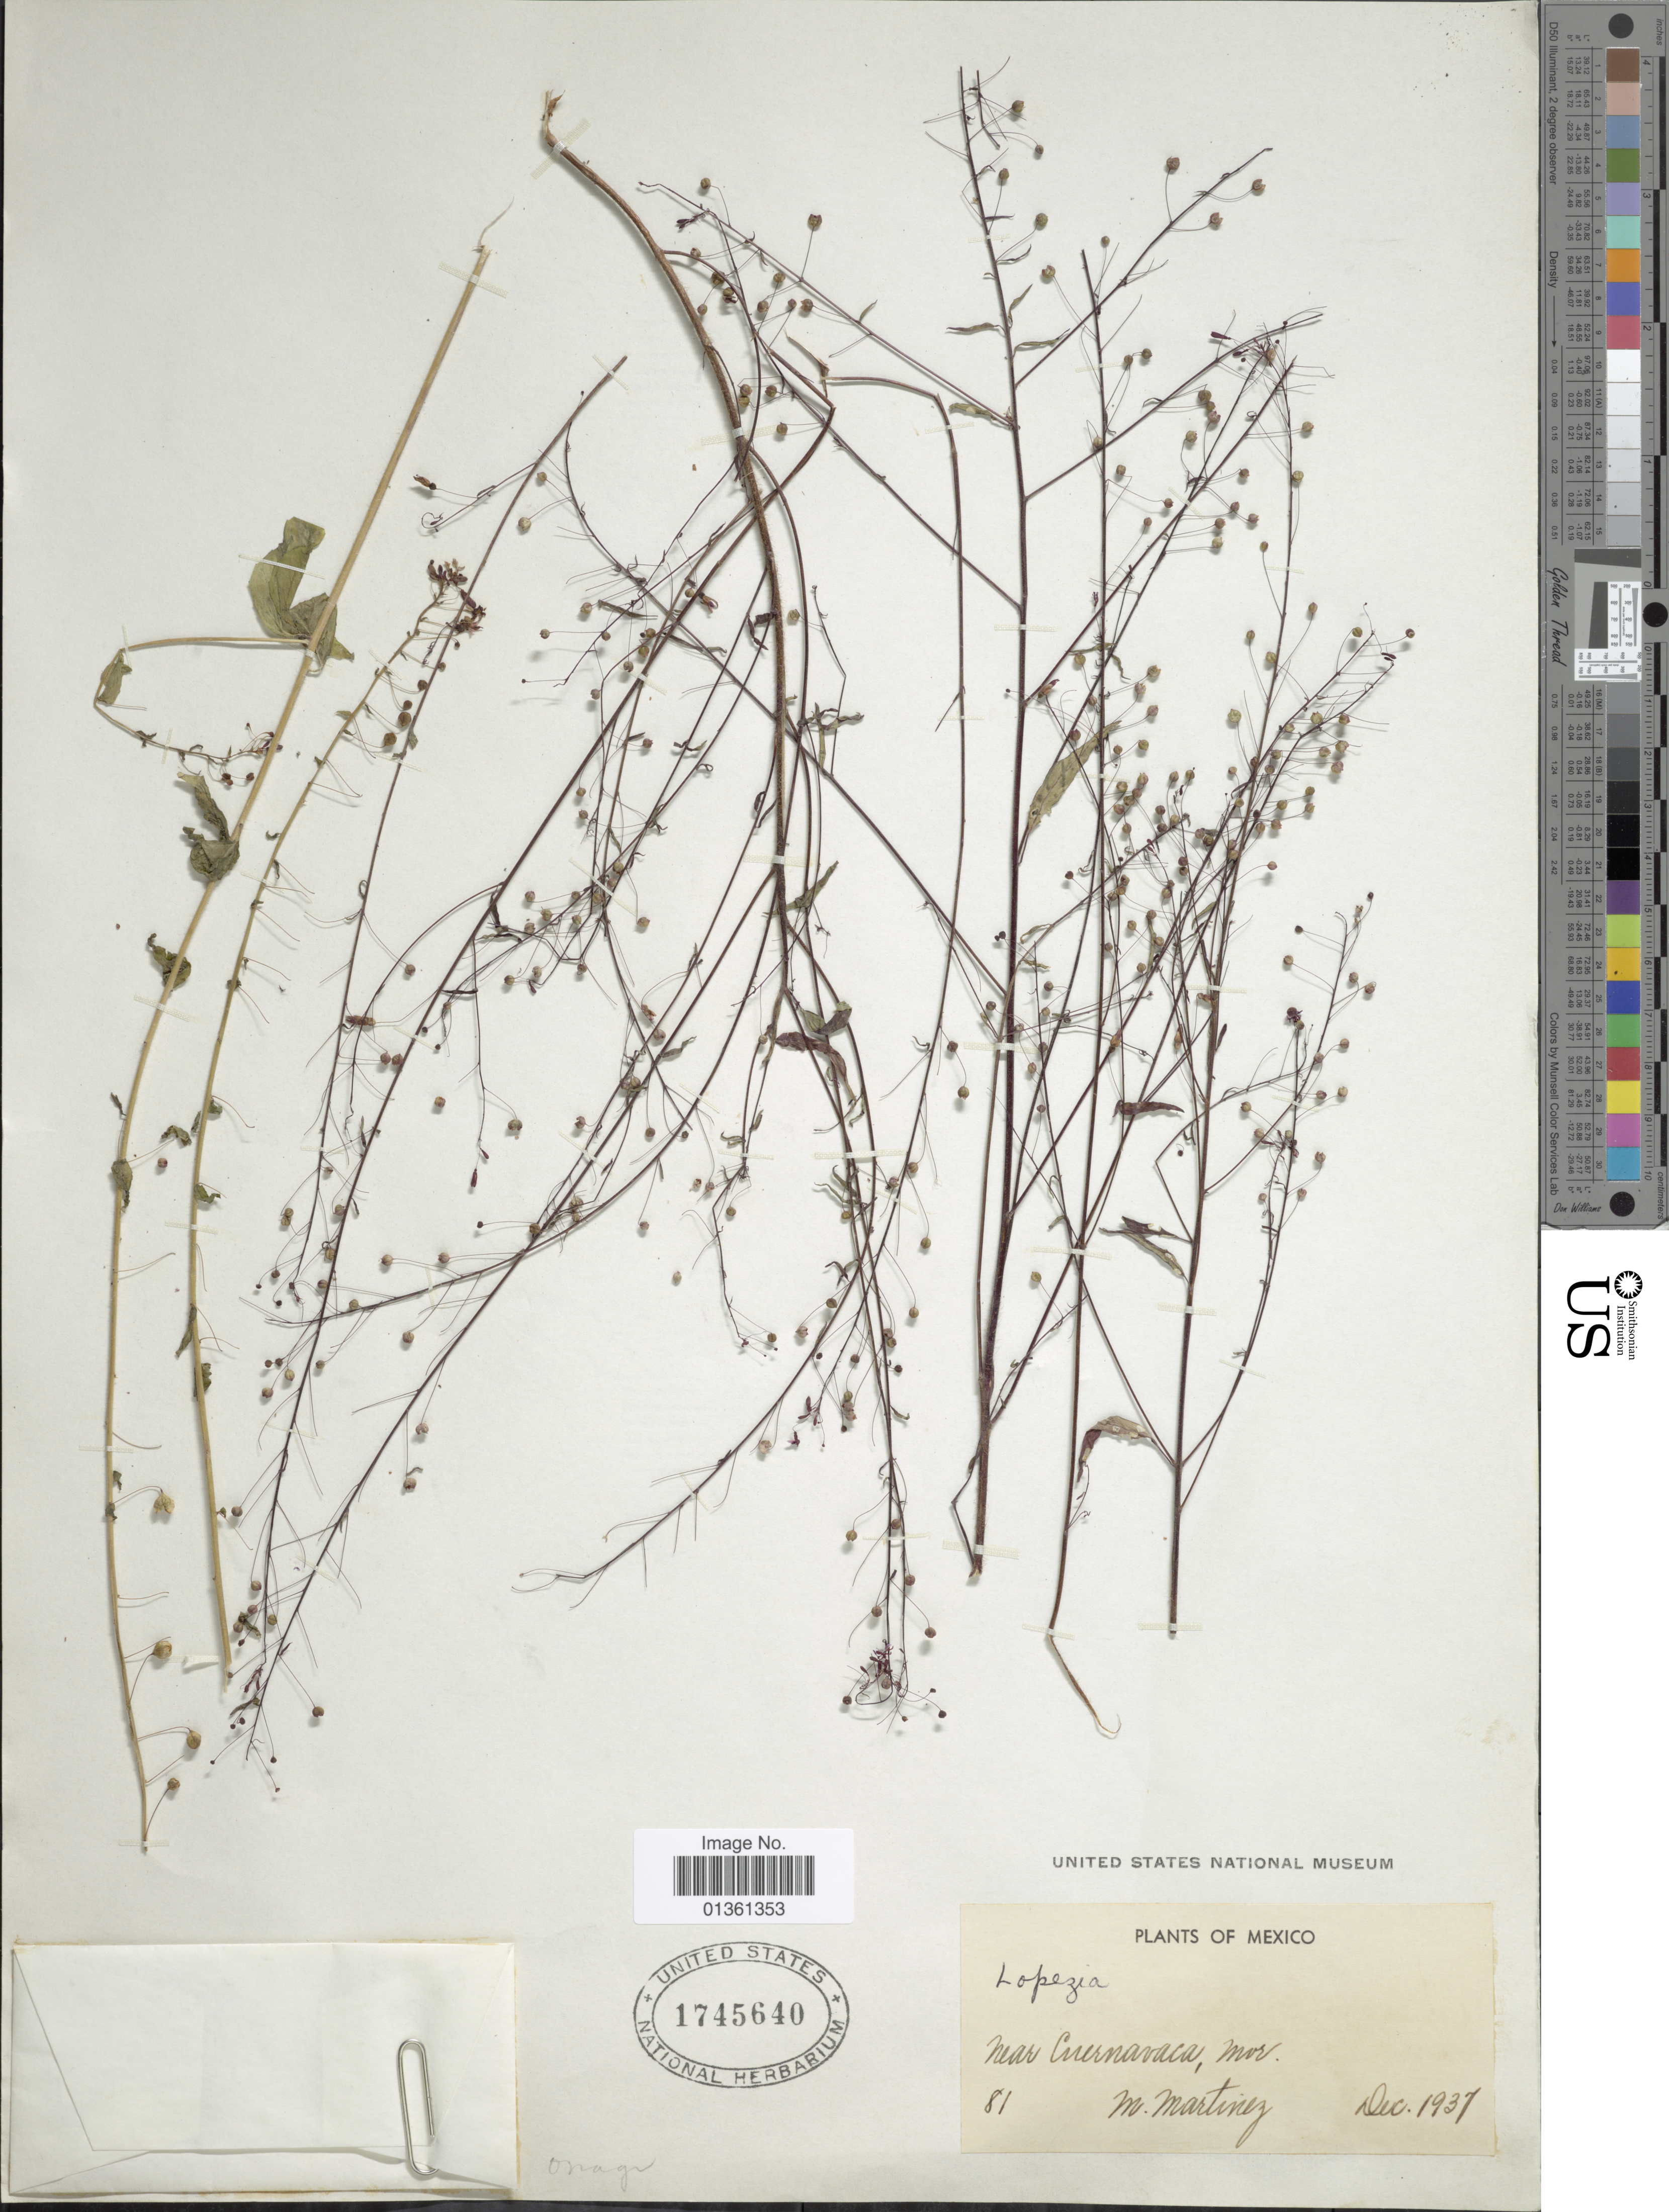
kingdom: Plantae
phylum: Tracheophyta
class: Magnoliopsida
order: Myrtales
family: Onagraceae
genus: Lopezia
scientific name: Lopezia sp.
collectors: M. Martinez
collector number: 81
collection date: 1937-12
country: Mexico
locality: Near Cuernavaca, Mor.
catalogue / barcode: US 1745640